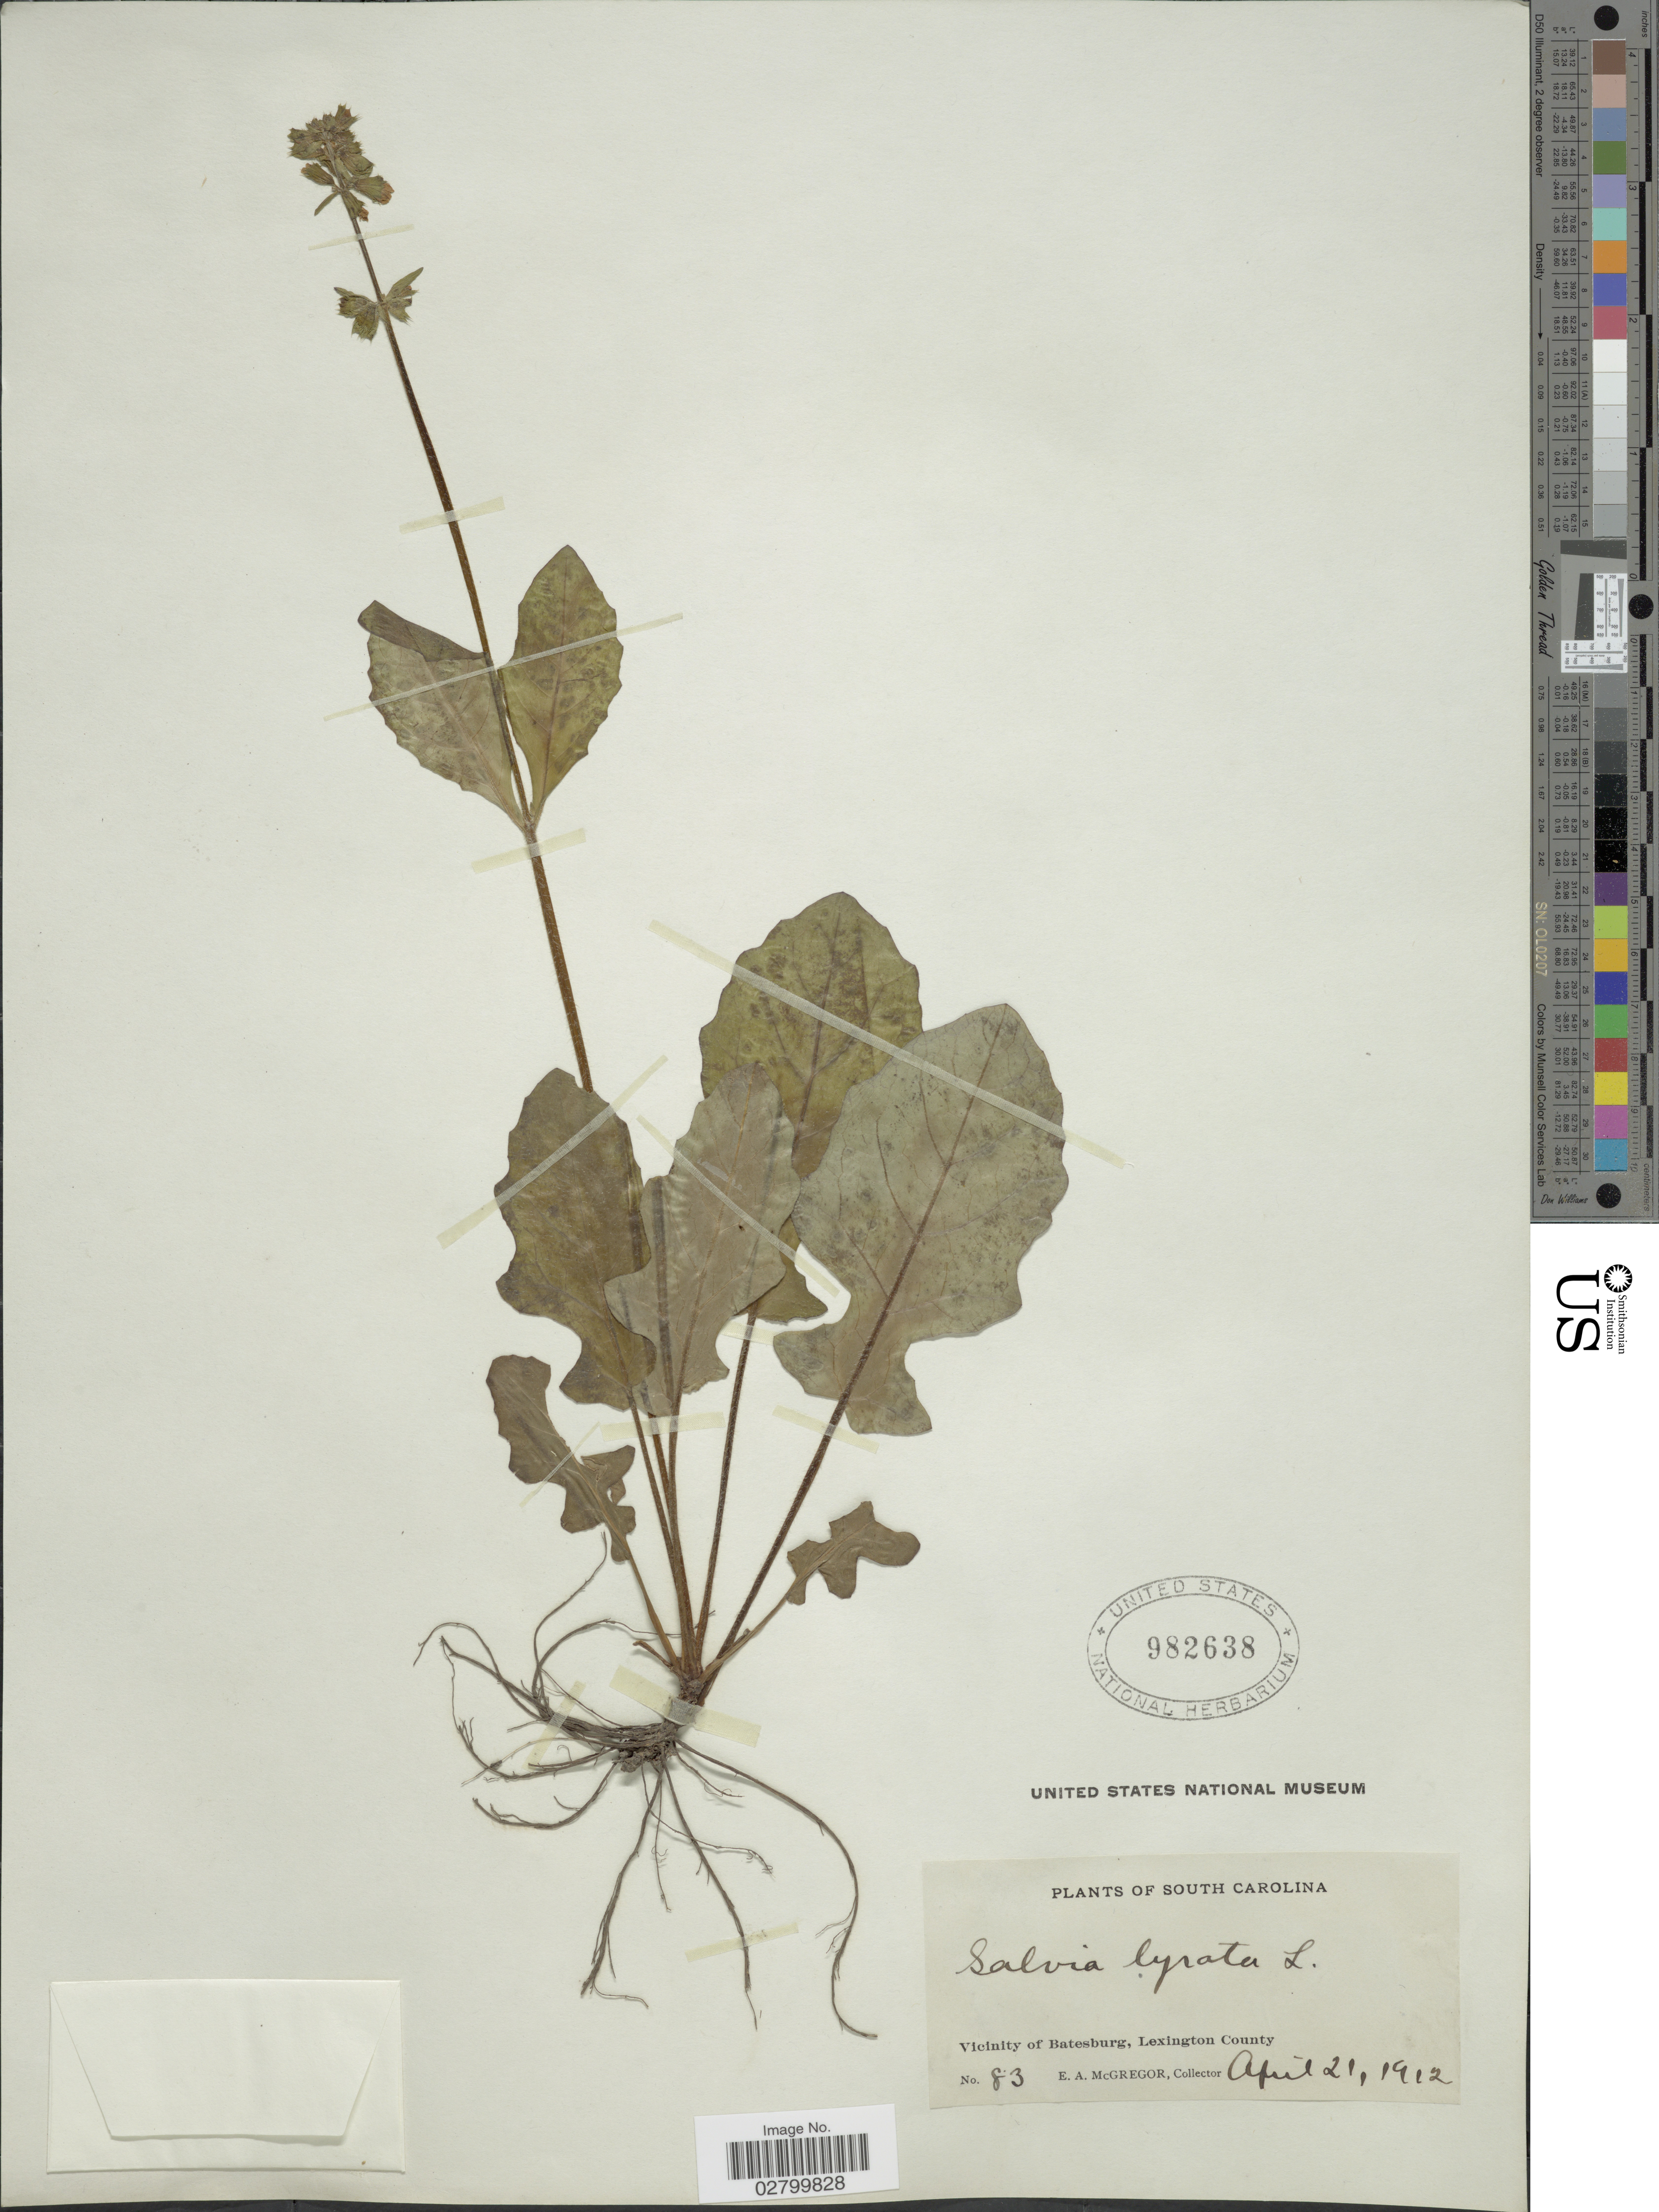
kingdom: Plantae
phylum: Tracheophyta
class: Magnoliopsida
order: Lamiales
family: Lamiaceae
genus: Salvia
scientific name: Salvia lyrata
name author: L.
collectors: E. A. McGregor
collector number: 83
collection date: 1912-04-21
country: United States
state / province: South Carolina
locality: Vicinity of Batesburg, Lexington County.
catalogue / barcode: US 982638